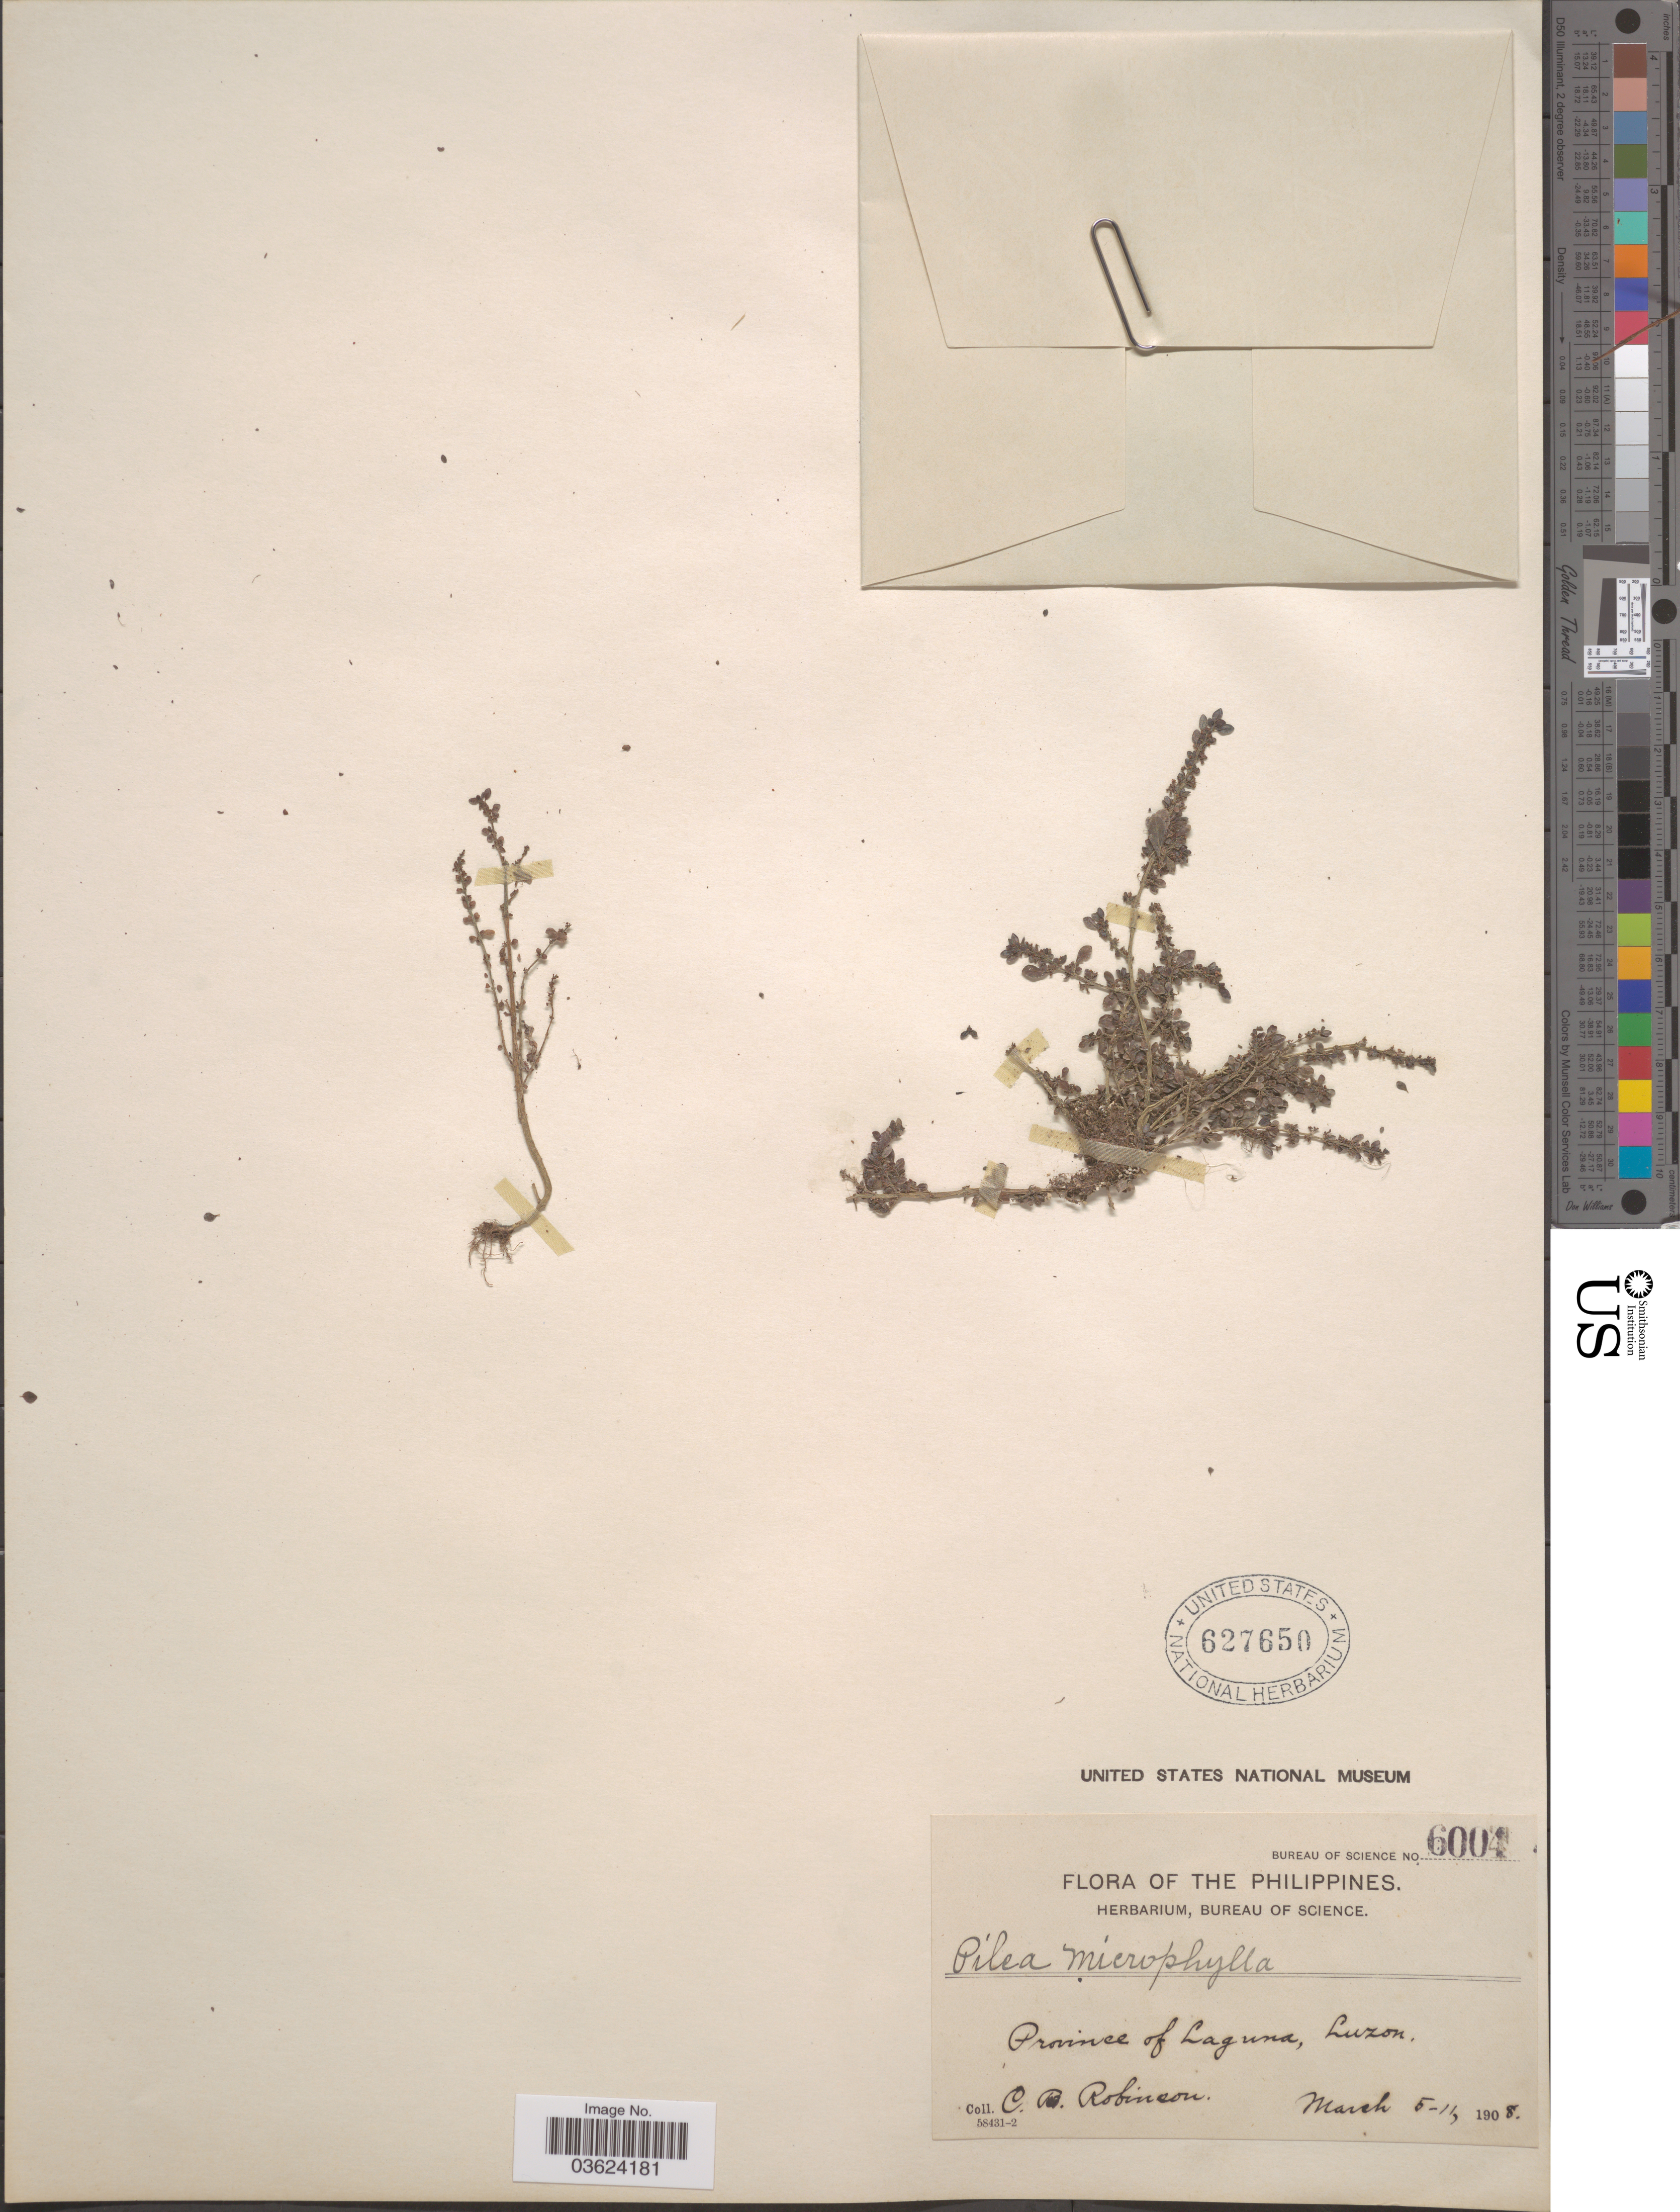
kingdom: Plantae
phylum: Tracheophyta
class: Magnoliopsida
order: Rosales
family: Urticaceae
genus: Pilea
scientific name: Pilea microphylla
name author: (L.) Liebm.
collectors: C. Robinson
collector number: Bureau of Science 6004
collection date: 1908-03-05/1908-03-11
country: Philippines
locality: Province of Laguna, Luzon.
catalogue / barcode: US 627650